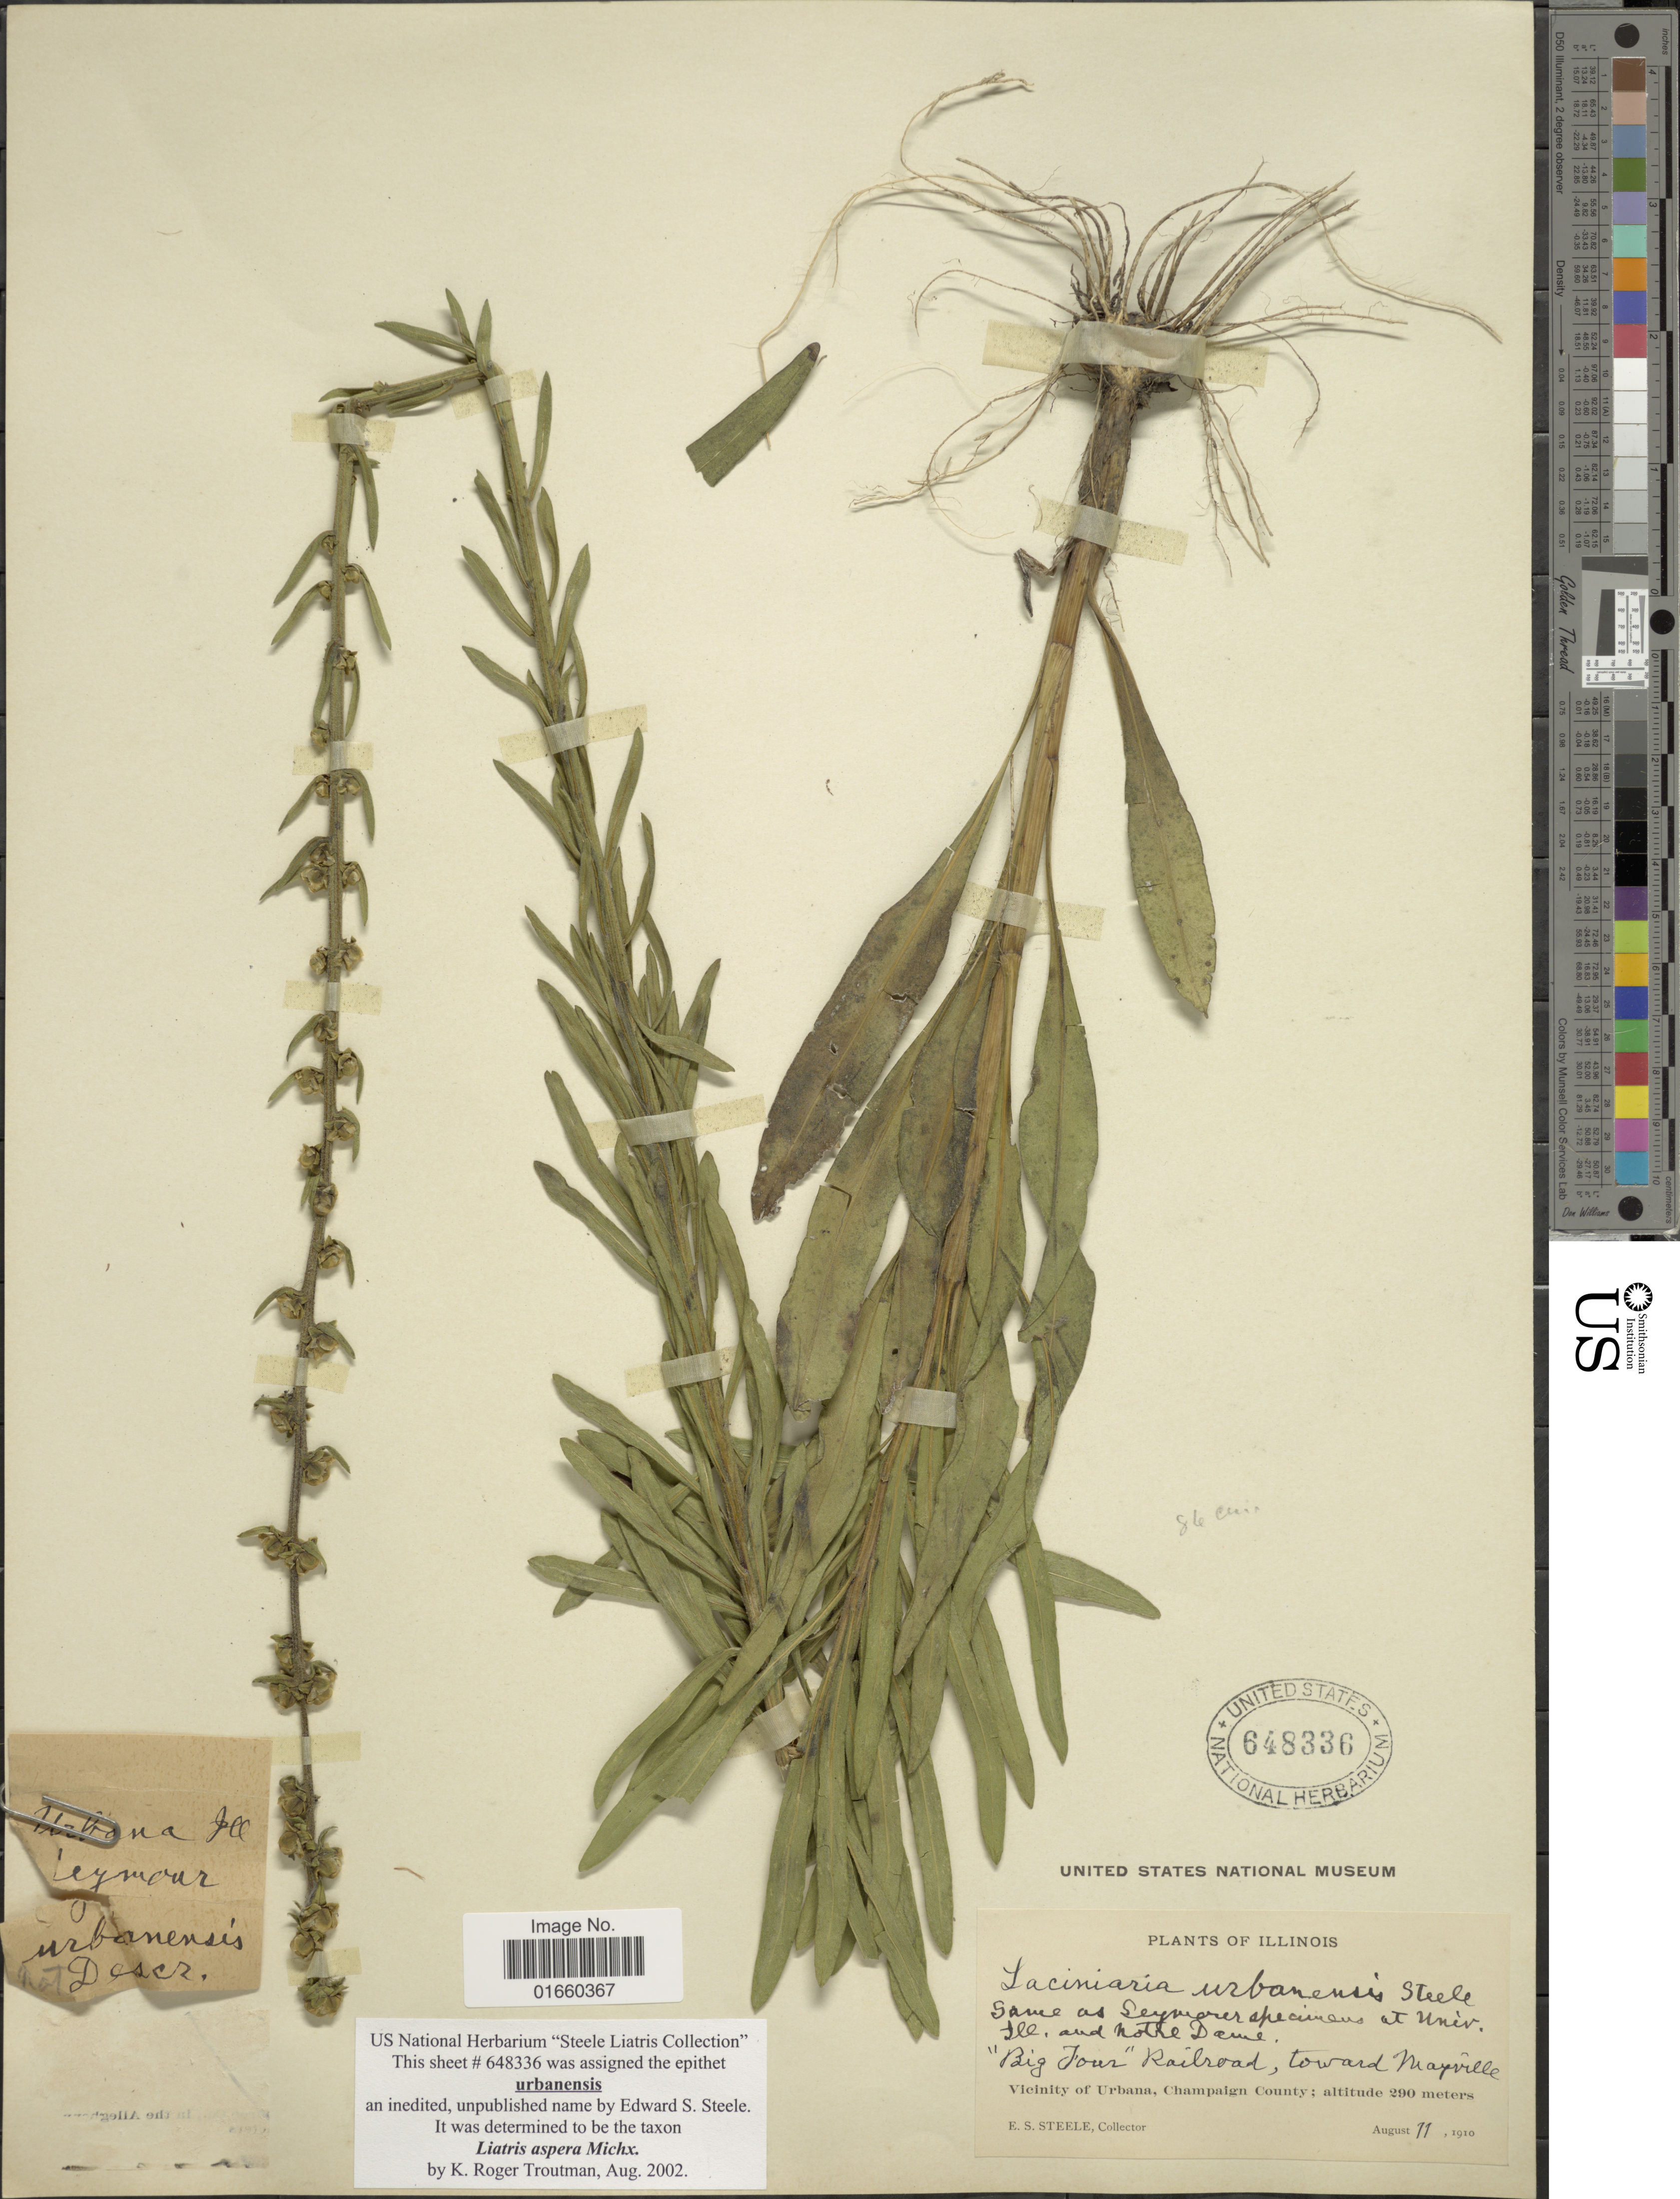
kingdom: Plantae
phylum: Tracheophyta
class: Magnoliopsida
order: Asterales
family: Asteraceae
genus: Liatris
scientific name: Liatris aspera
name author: Michx.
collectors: E. Steele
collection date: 1910-08-11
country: United States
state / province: Illinois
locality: Big Four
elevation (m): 290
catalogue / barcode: US 648336